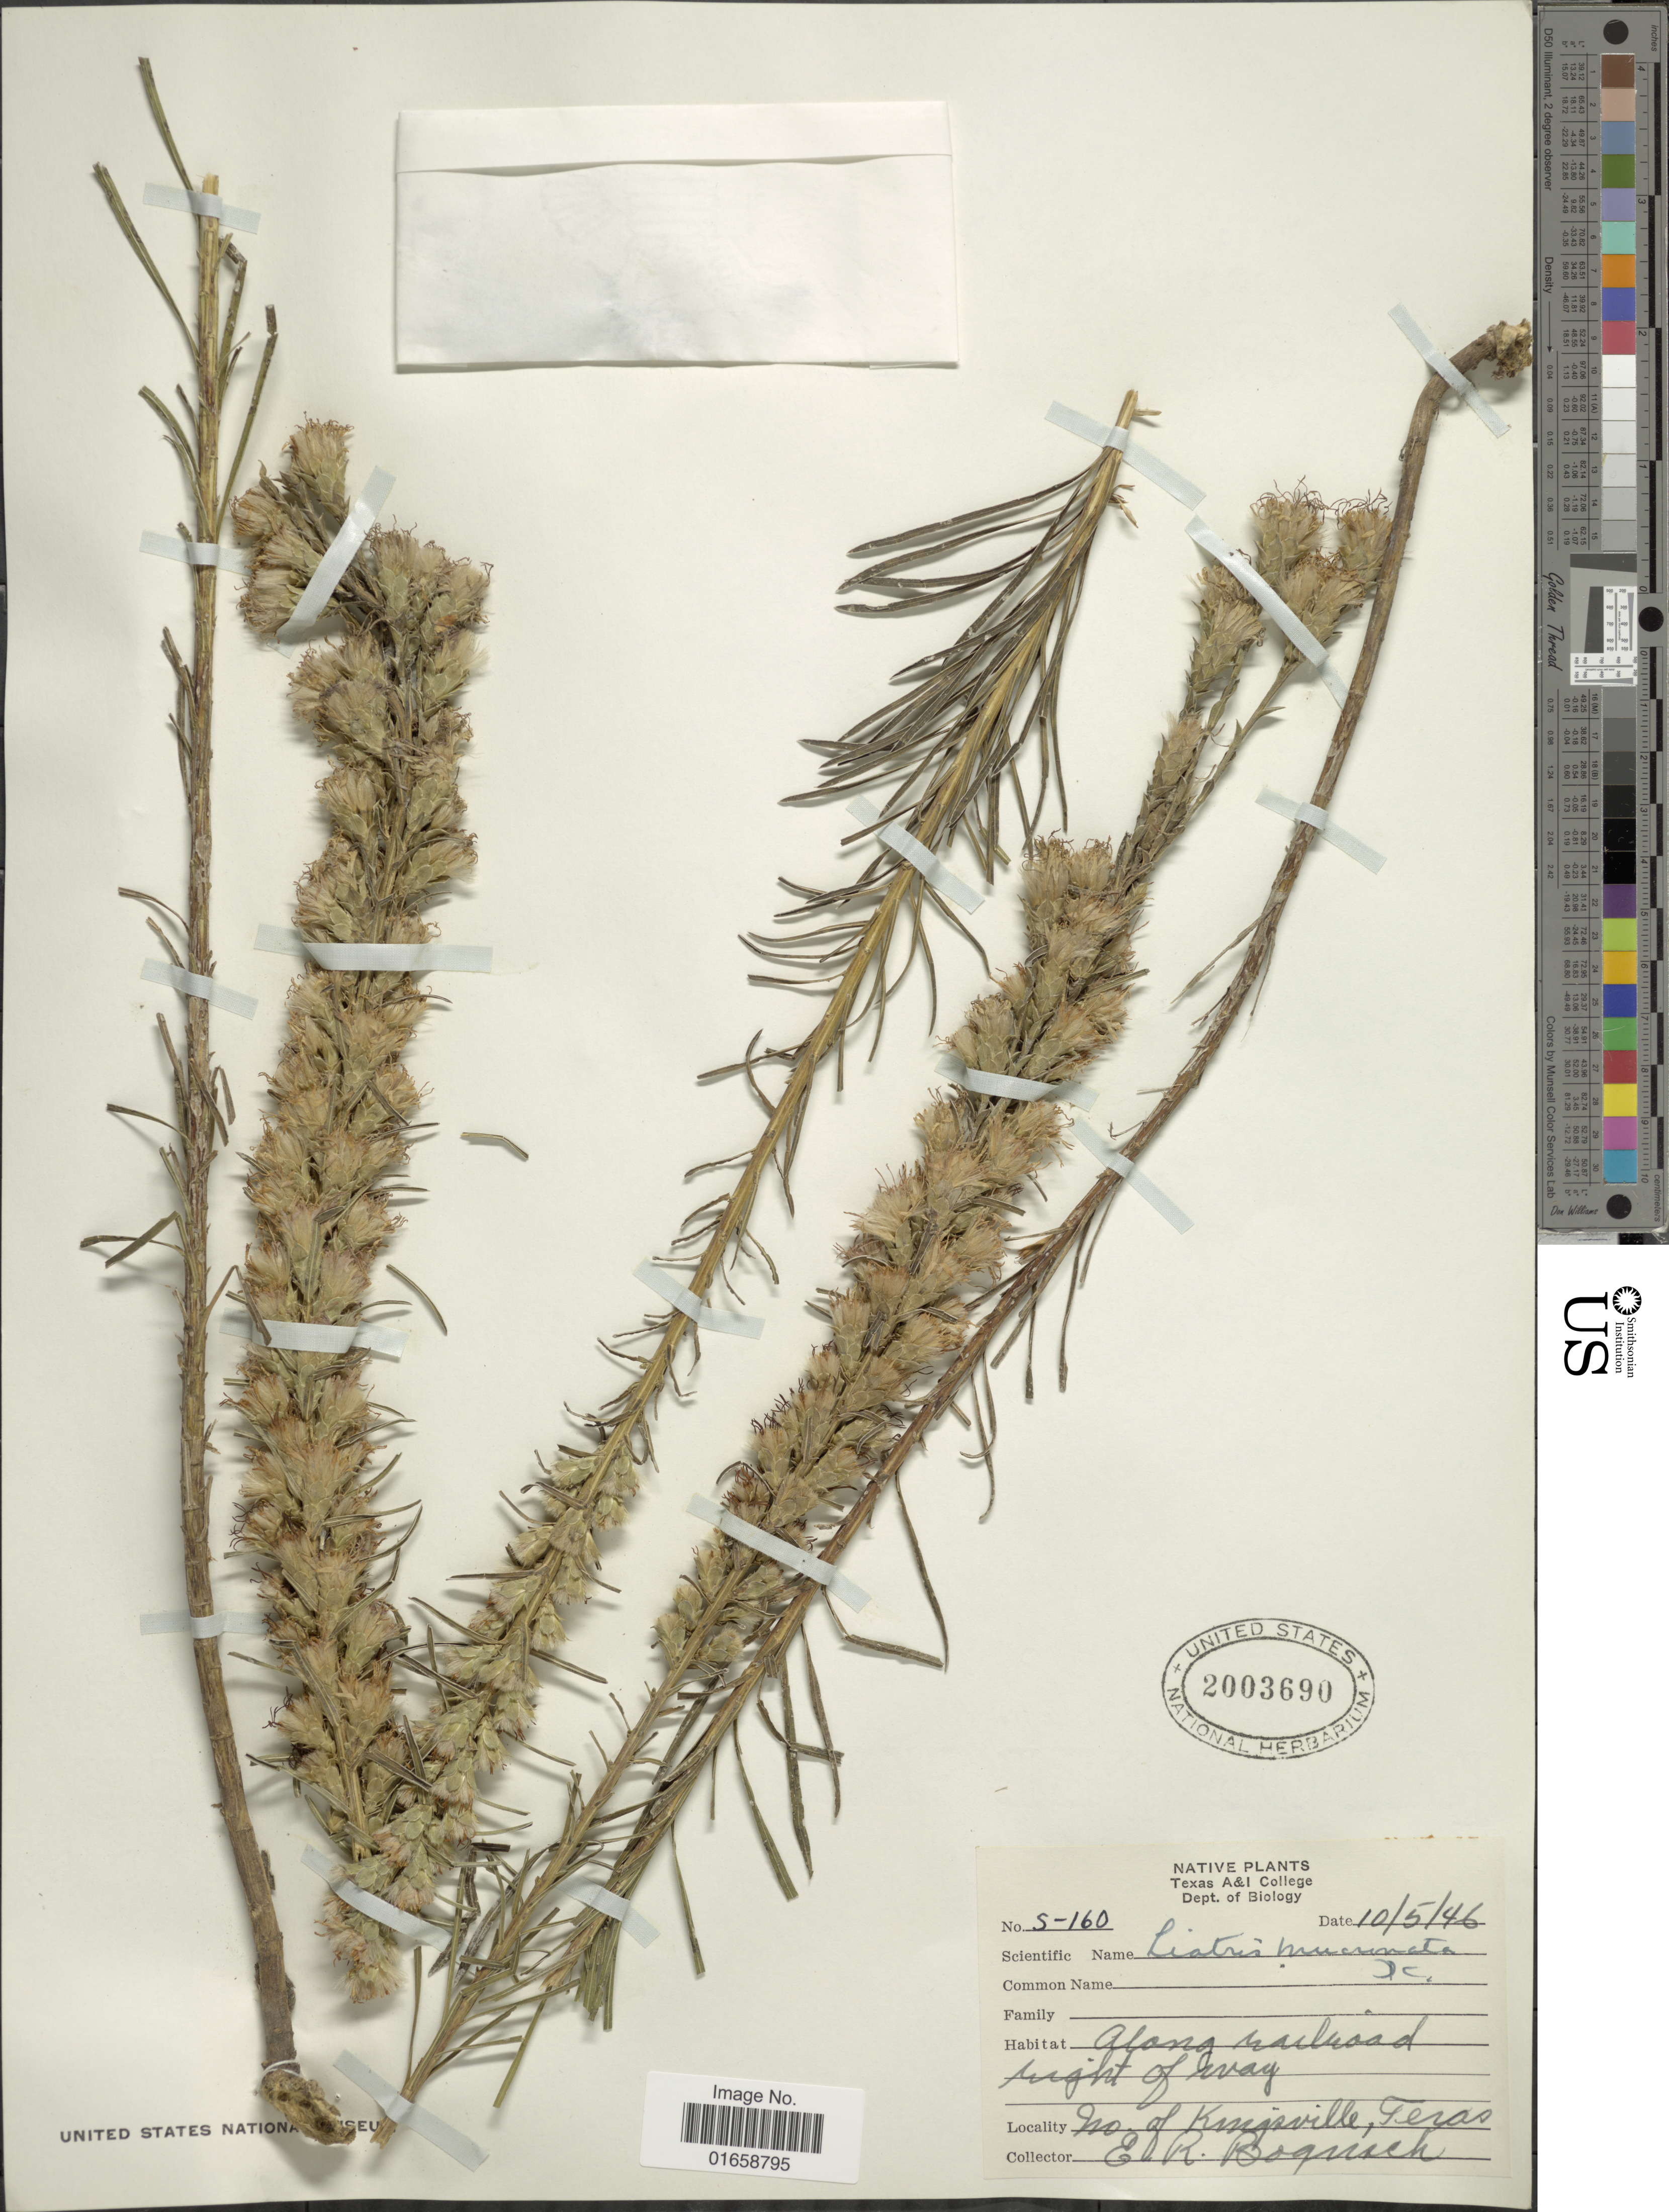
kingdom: Plantae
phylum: Tracheophyta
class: Magnoliopsida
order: Asterales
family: Asteraceae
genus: Liatris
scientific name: Liatris mucronata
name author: DC.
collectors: E. Boquisch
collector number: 5-160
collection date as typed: Transcribed d/m/y: 5/10/46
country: United States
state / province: Texas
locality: Along railroad rightd of way, no. of Kerrville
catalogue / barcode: US 2003690